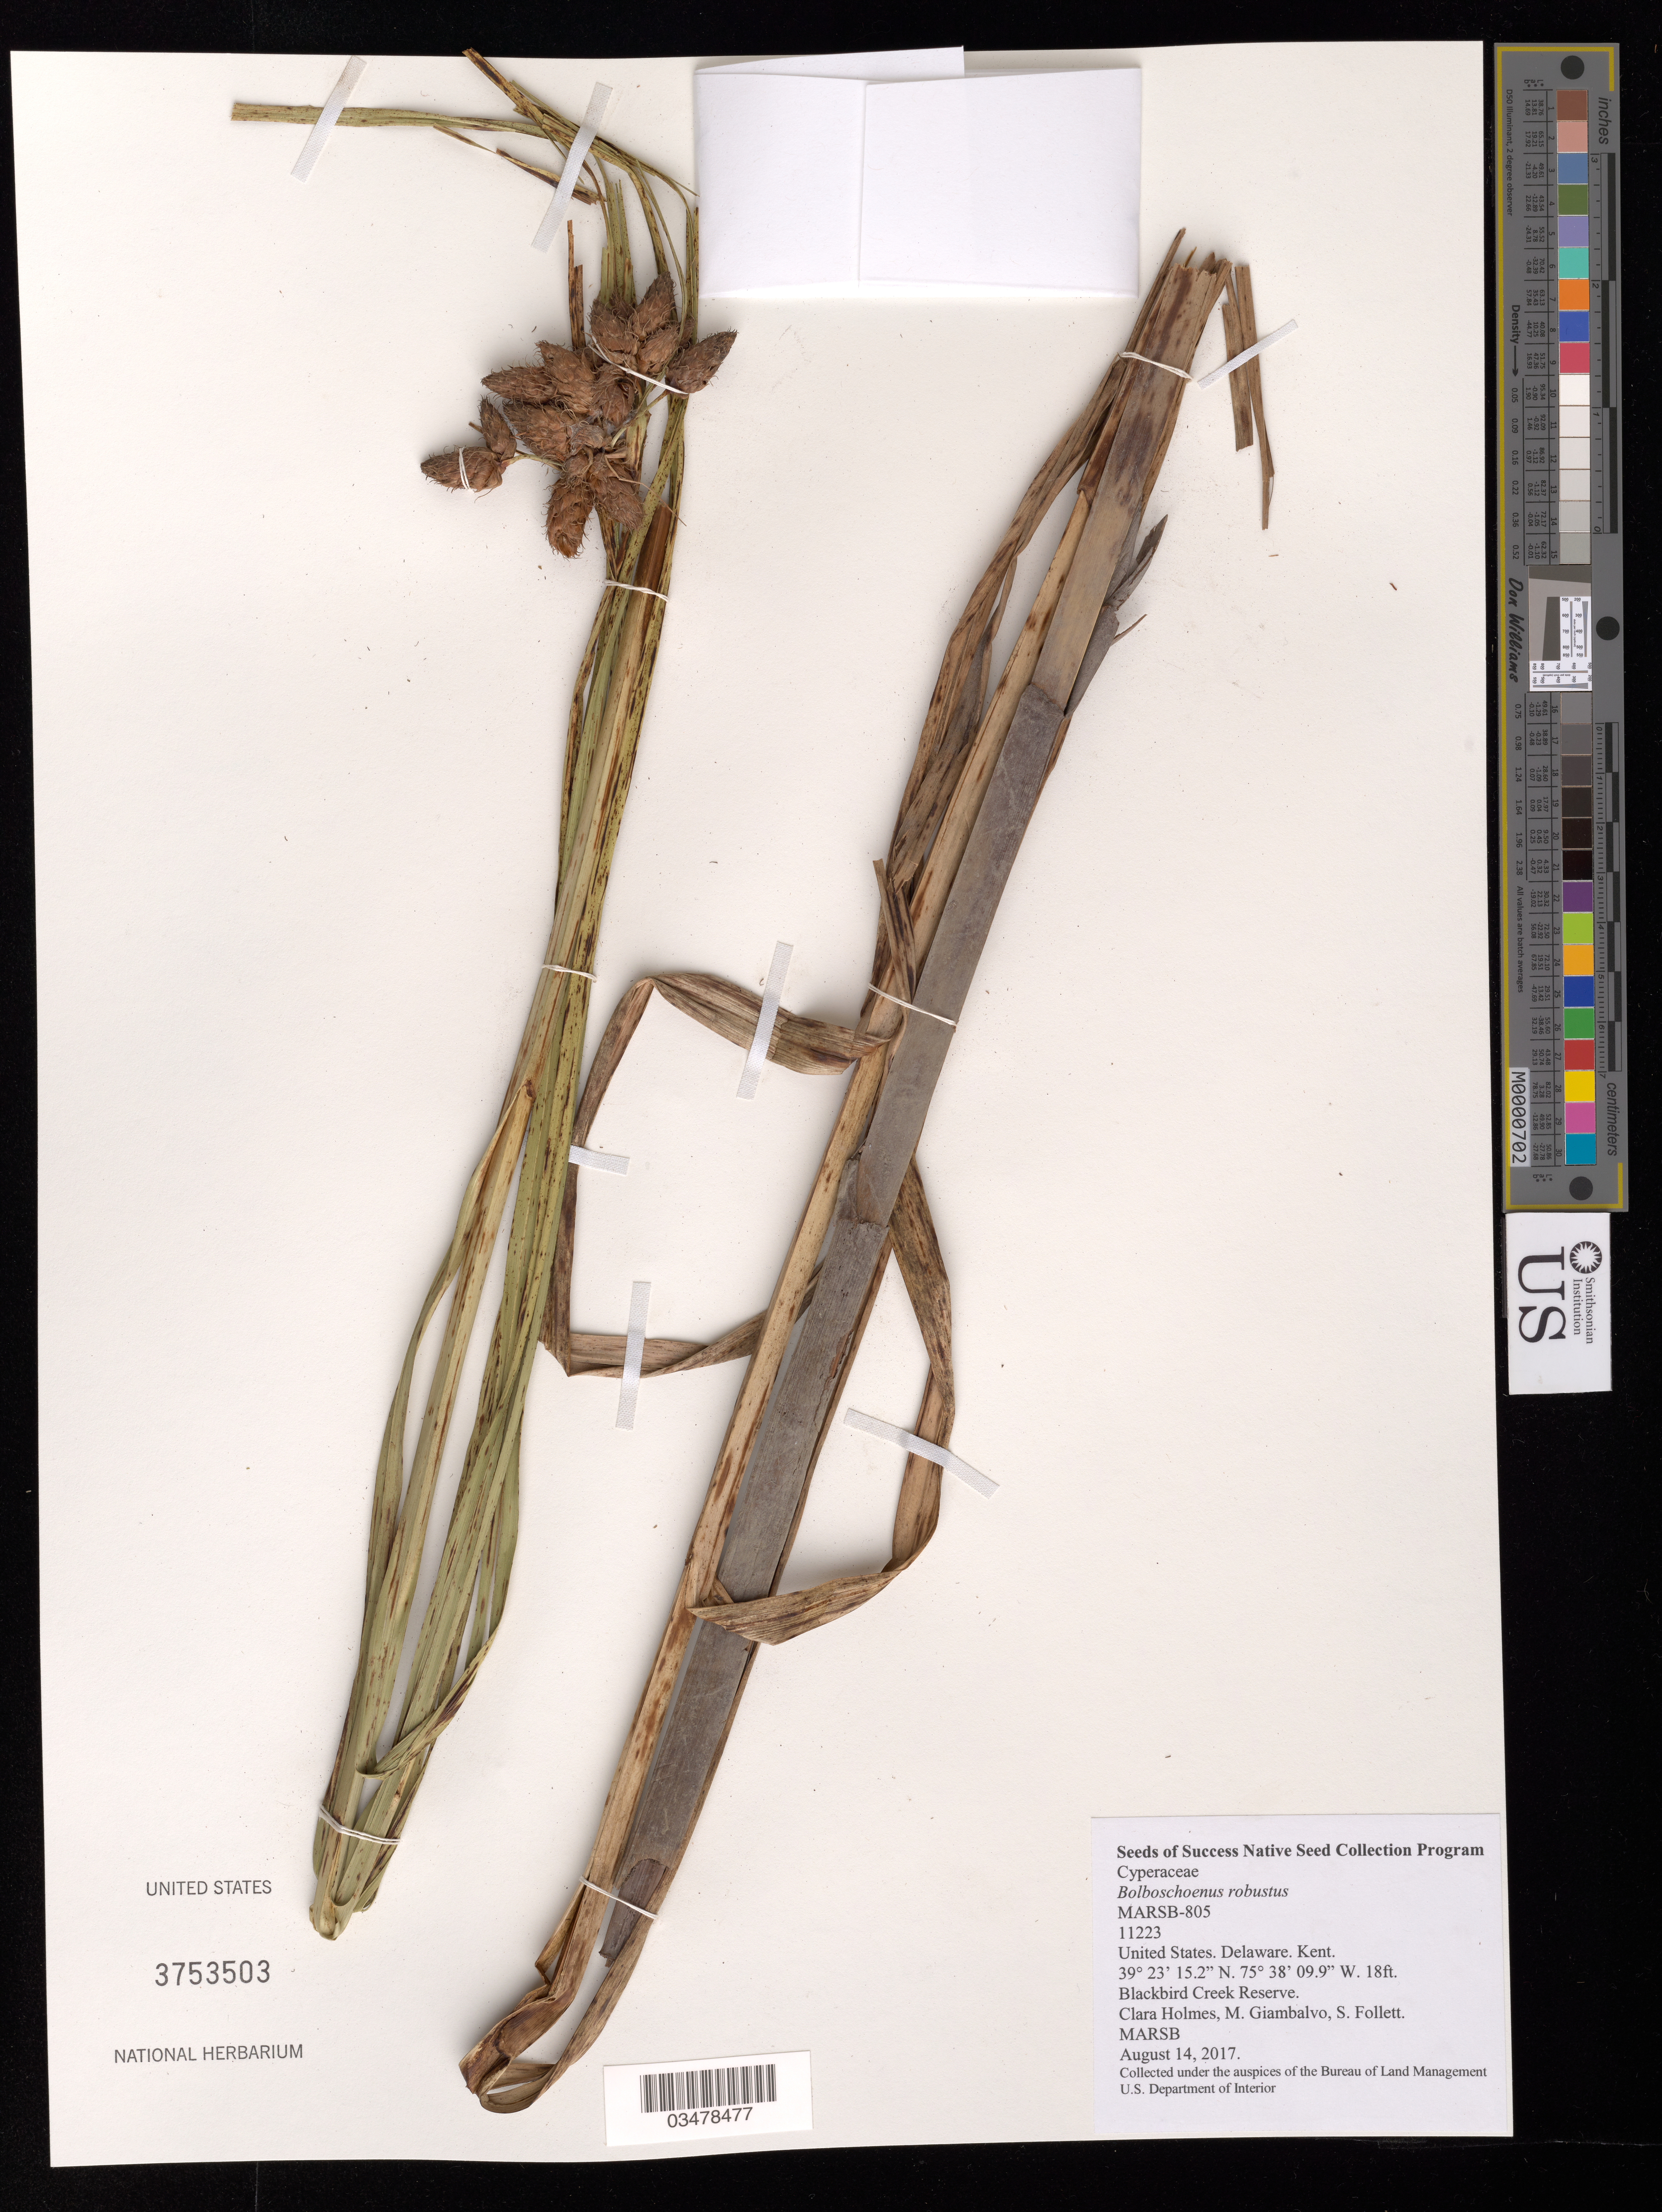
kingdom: Plantae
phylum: Tracheophyta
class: Liliopsida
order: Poales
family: Cyperaceae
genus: Bolboschoenus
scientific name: Bolboschoenus robustus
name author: (Pursh) Soják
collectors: C. Holmes, M. Giambalvo & S. Follett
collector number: MARSB-805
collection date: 2017-08-14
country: United States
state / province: Delaware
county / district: New Castle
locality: Blackbird Creek Reserve, Blackbird Landing Road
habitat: Tidal Creek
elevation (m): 5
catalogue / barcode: US 3753503